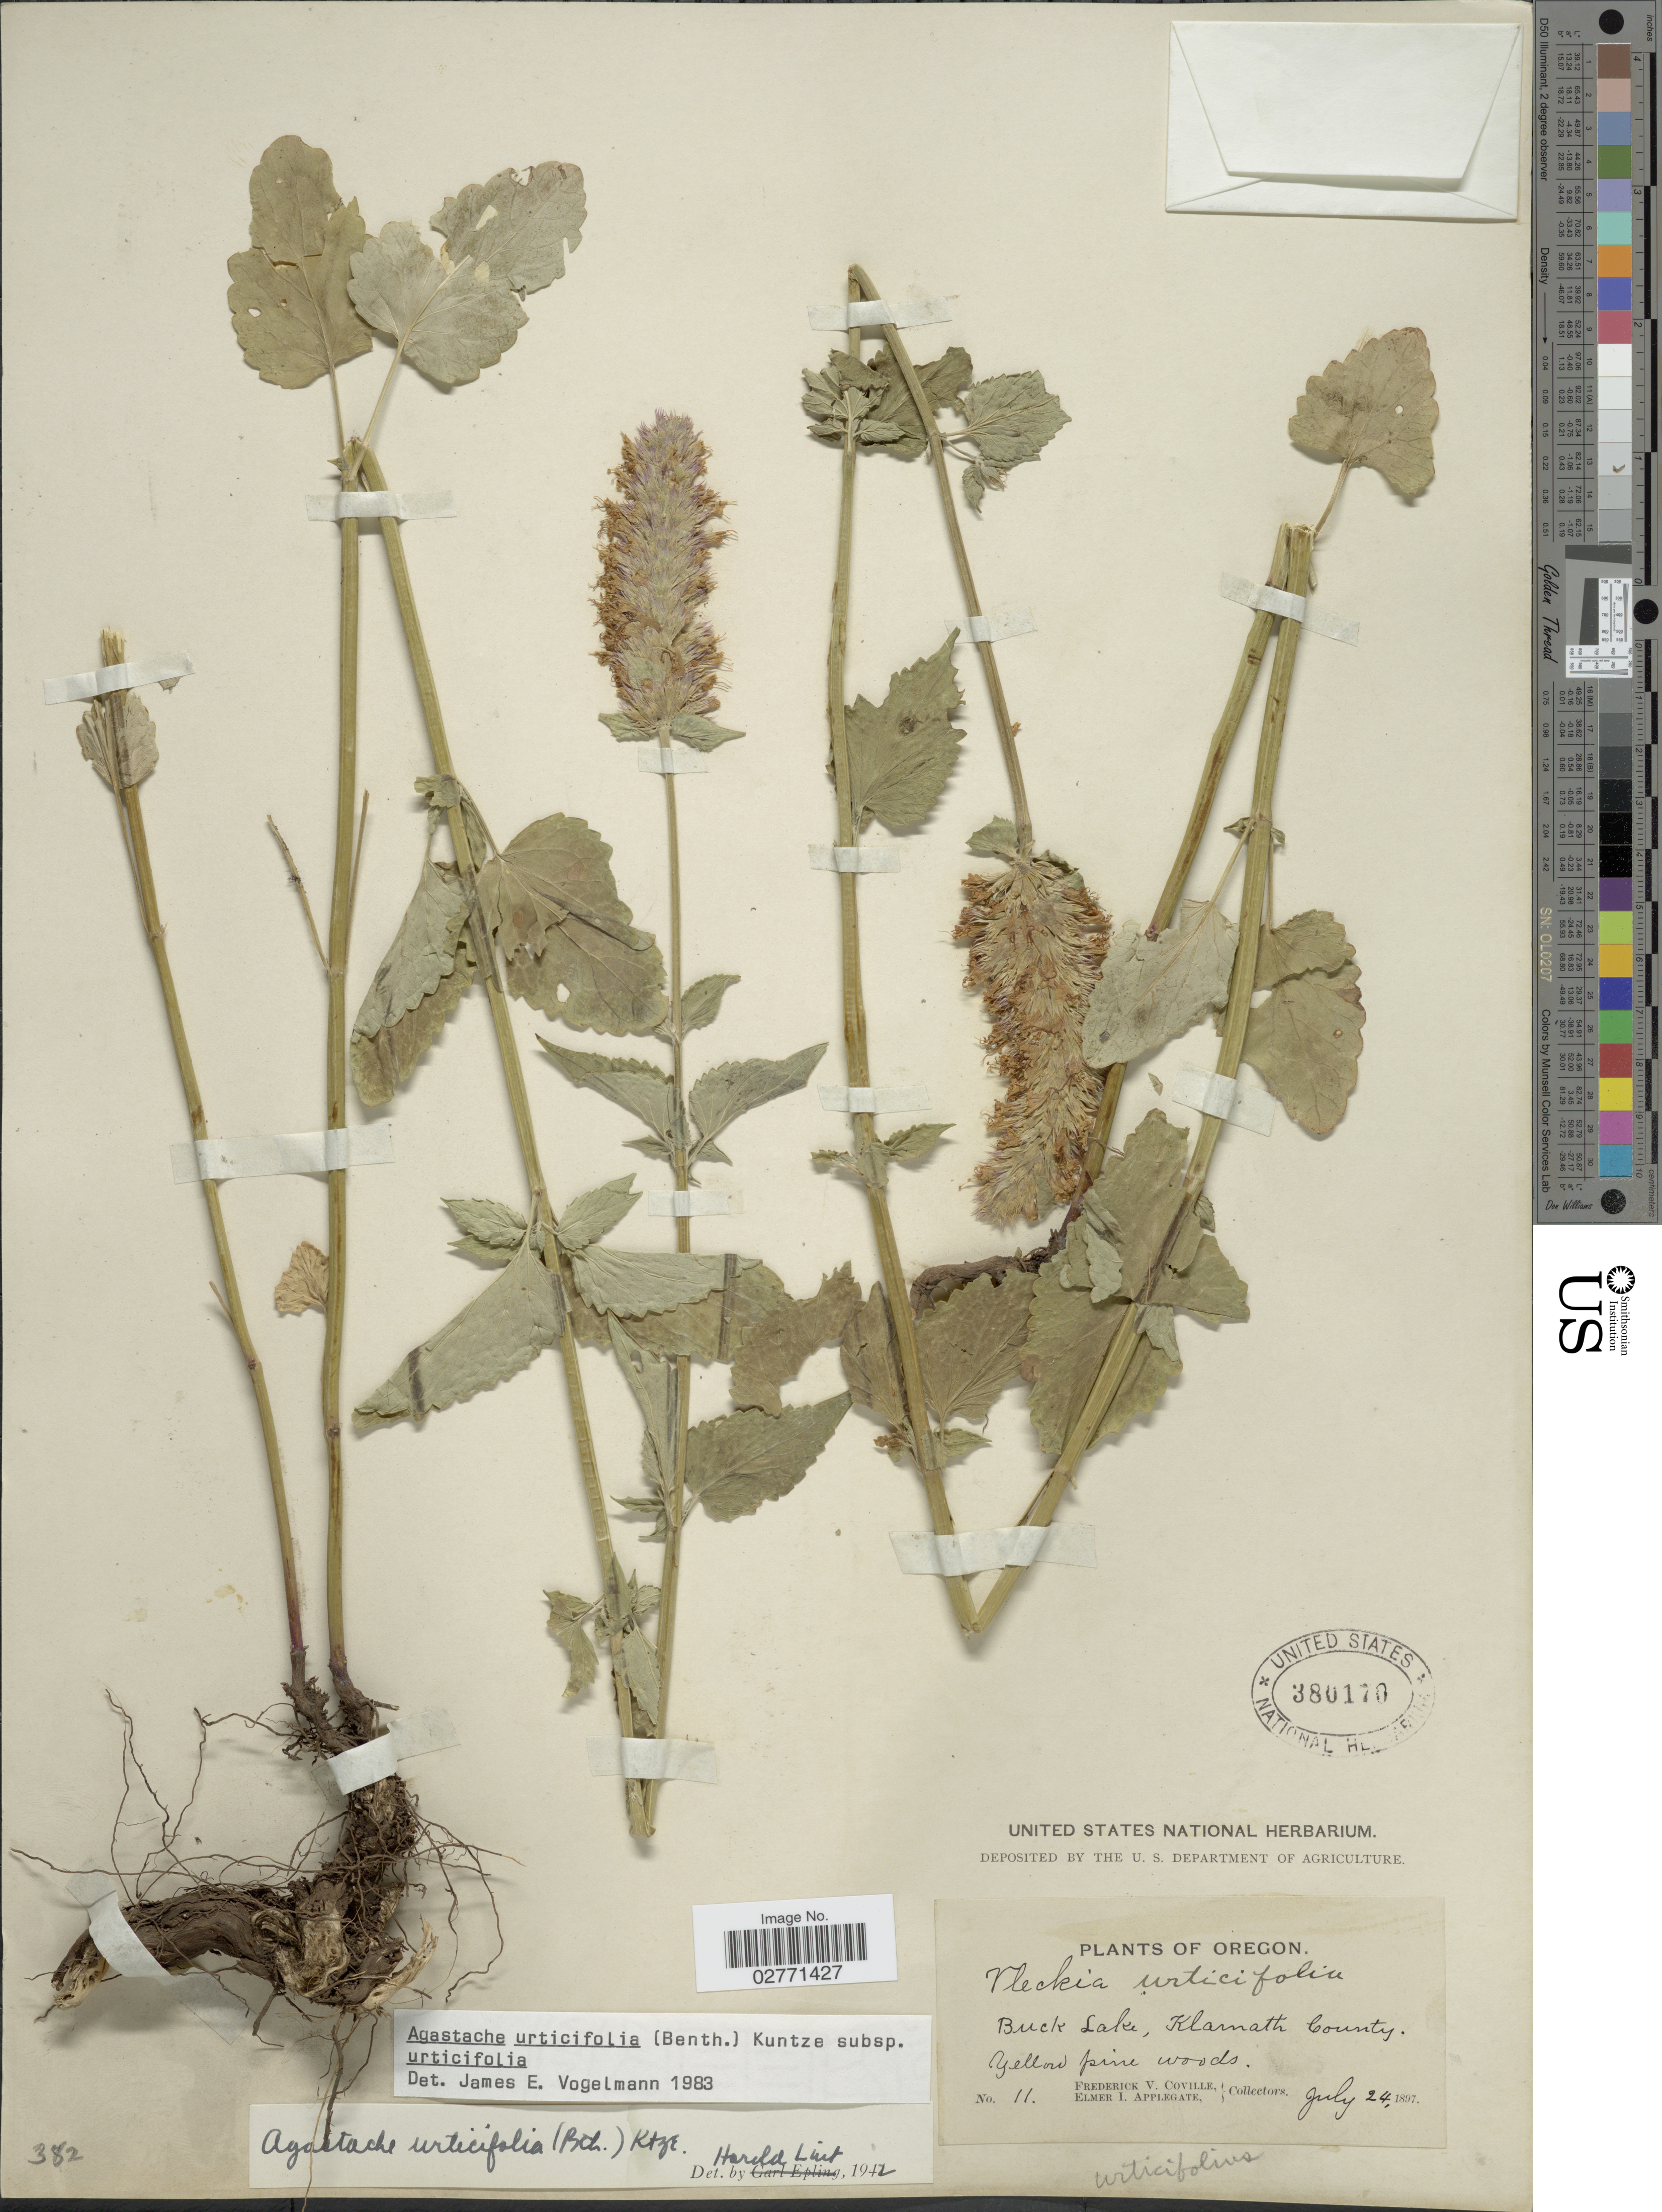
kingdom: Plantae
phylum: Tracheophyta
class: Magnoliopsida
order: Lamiales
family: Lamiaceae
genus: Agastache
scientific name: Agastache urticifolia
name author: (Benth.) Kuntze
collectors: F. V. Coville & E. I. Applegate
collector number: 11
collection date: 1897-07-24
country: United States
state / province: Oregon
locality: Buck Lake, Klamath County.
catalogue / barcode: US 380170